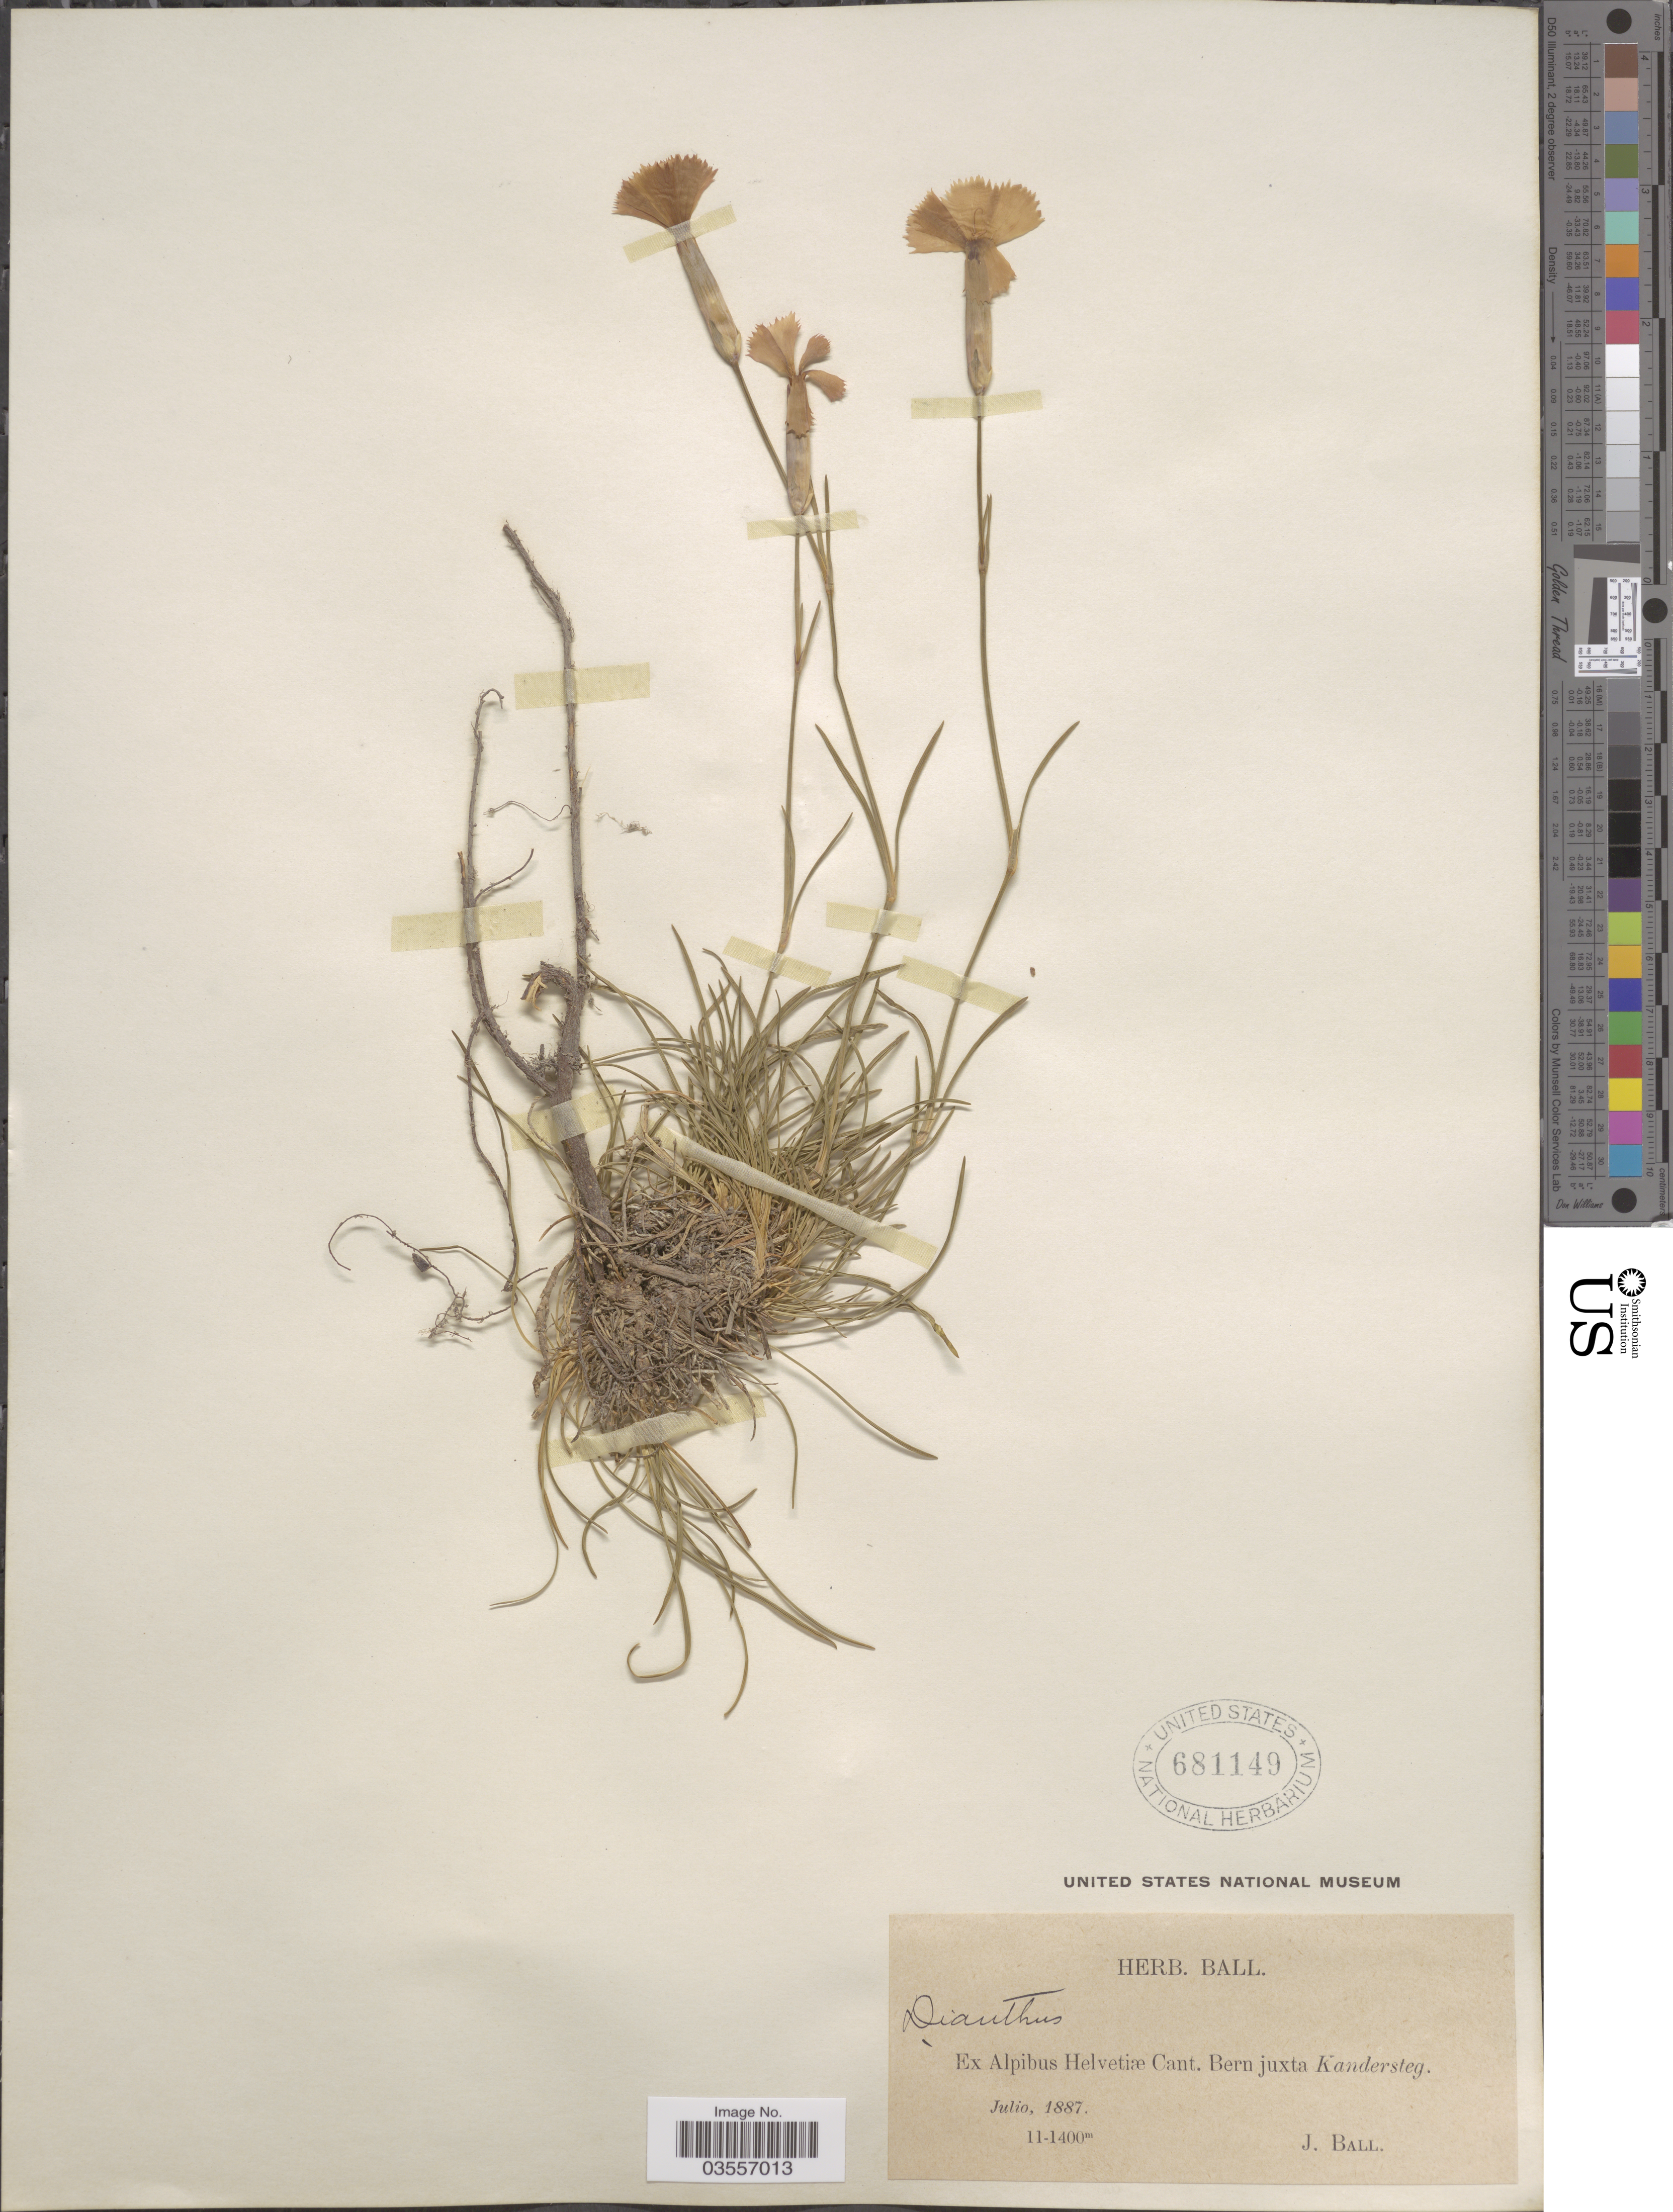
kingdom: Plantae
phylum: Tracheophyta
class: Magnoliopsida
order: Caryophyllales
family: Caryophyllaceae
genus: Dianthus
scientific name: Dianthus sp.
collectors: J. Ball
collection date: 1887-07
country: Switzerland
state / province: Bern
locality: Ex Alpibus Helvetiæ Cant. Bern juxta Kandersteg.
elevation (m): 1100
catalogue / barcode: US 681149